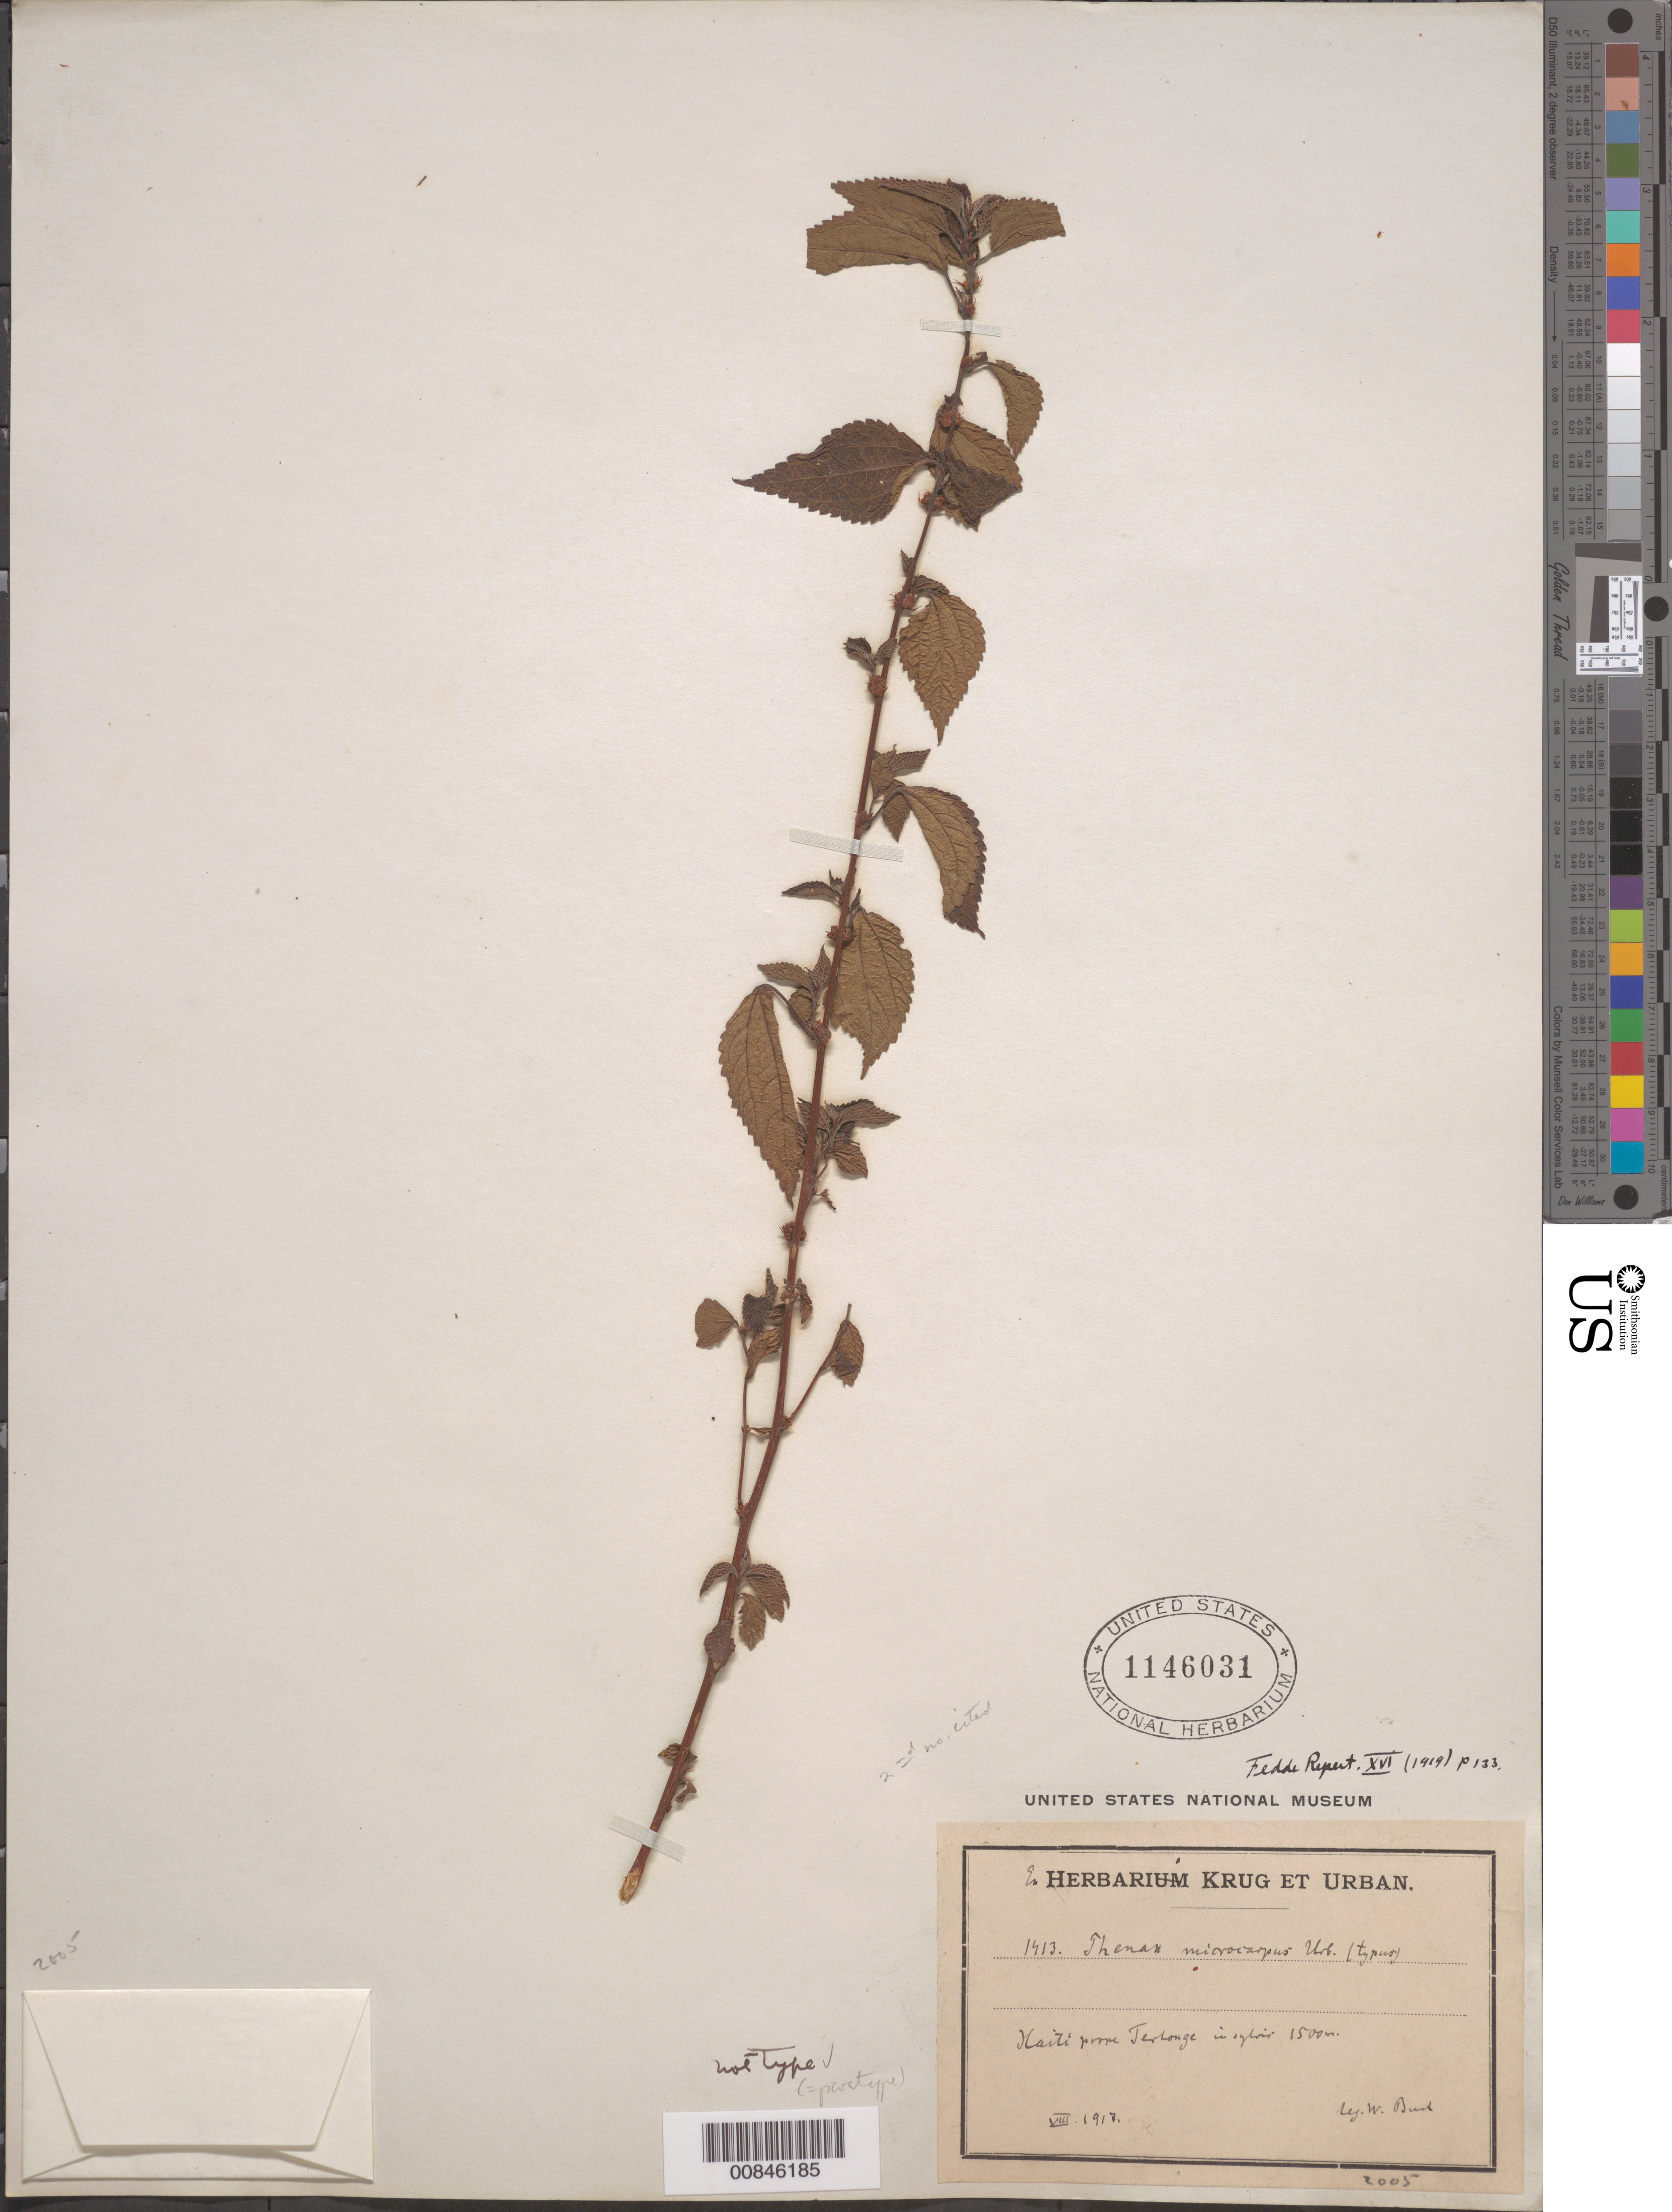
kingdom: Plantae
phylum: Tracheophyta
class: Magnoliopsida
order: Rosales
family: Urticaceae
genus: Phenax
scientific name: Phenax microcarpus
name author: Urb.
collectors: W. Buch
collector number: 1413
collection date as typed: Aug 1917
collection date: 1917-08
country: Haiti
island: Hispaniola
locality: Prope Terlonge.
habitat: In sylvii.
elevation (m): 1500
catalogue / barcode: US 1146031